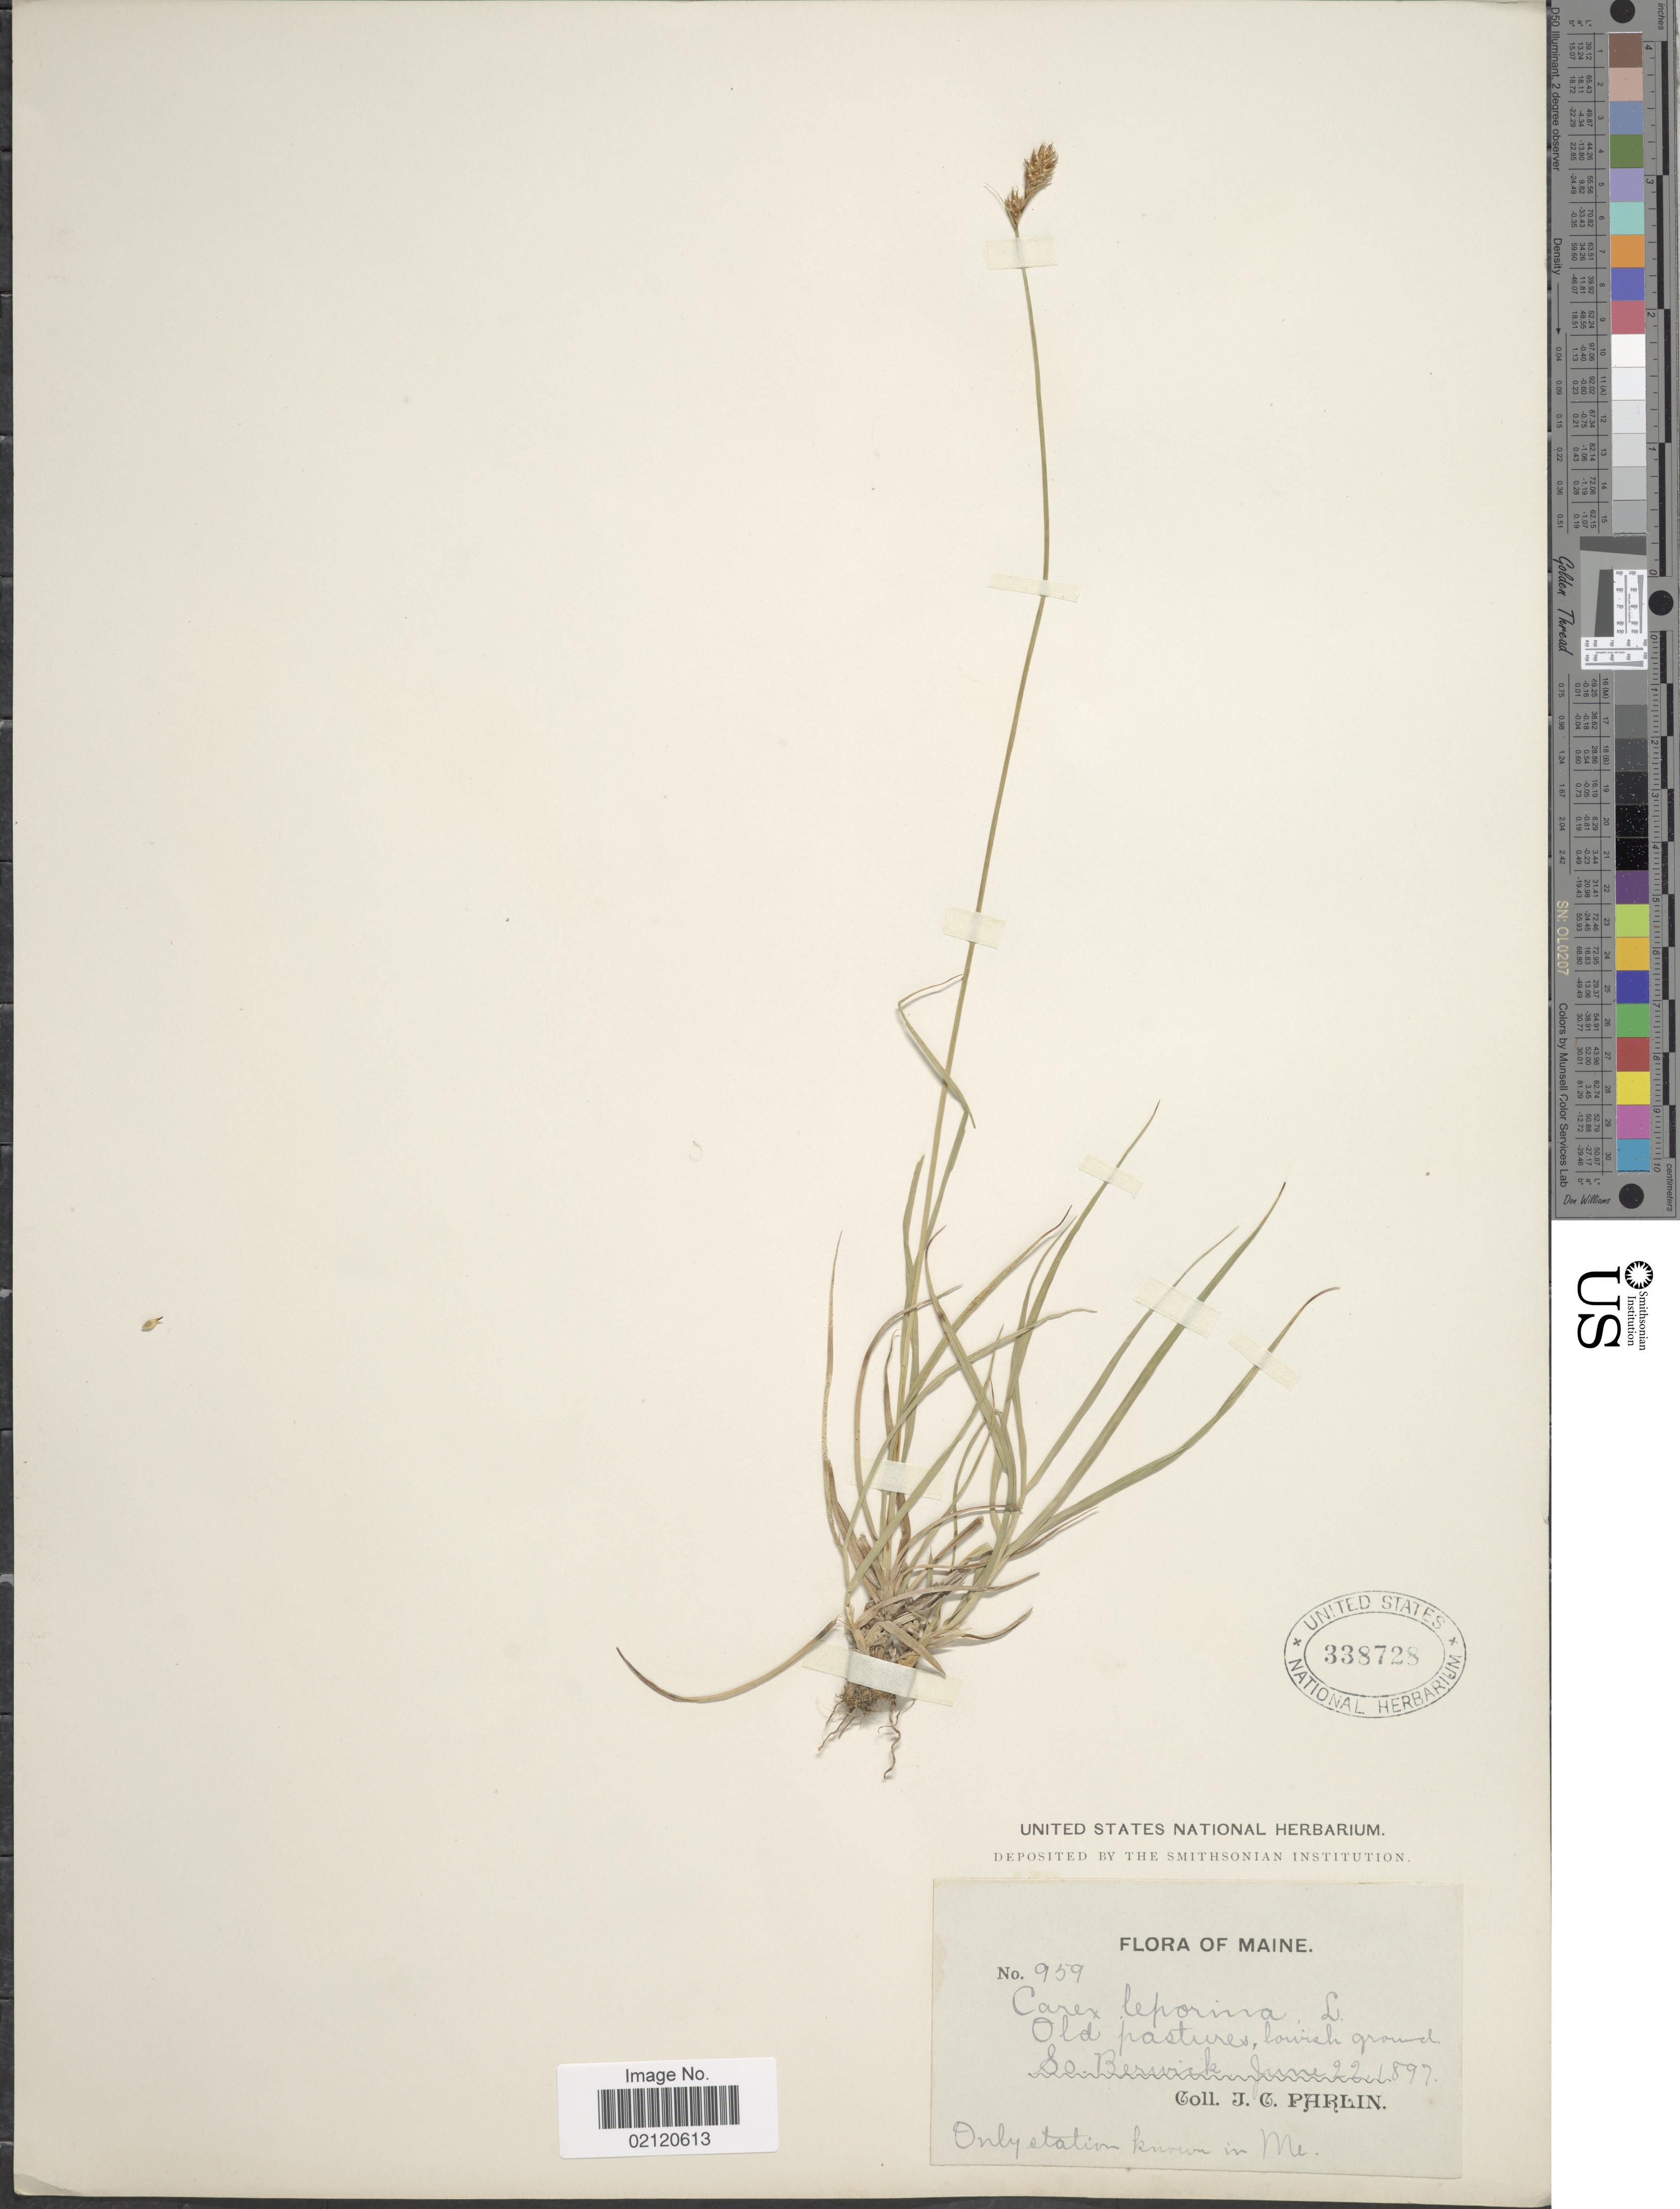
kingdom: Plantae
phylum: Tracheophyta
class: Liliopsida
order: Poales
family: Cyperaceae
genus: Carex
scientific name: Carex leporina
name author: L.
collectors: J. Parlin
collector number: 959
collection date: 1897-06-22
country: United States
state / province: Maine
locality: So Berwick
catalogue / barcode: US 338728